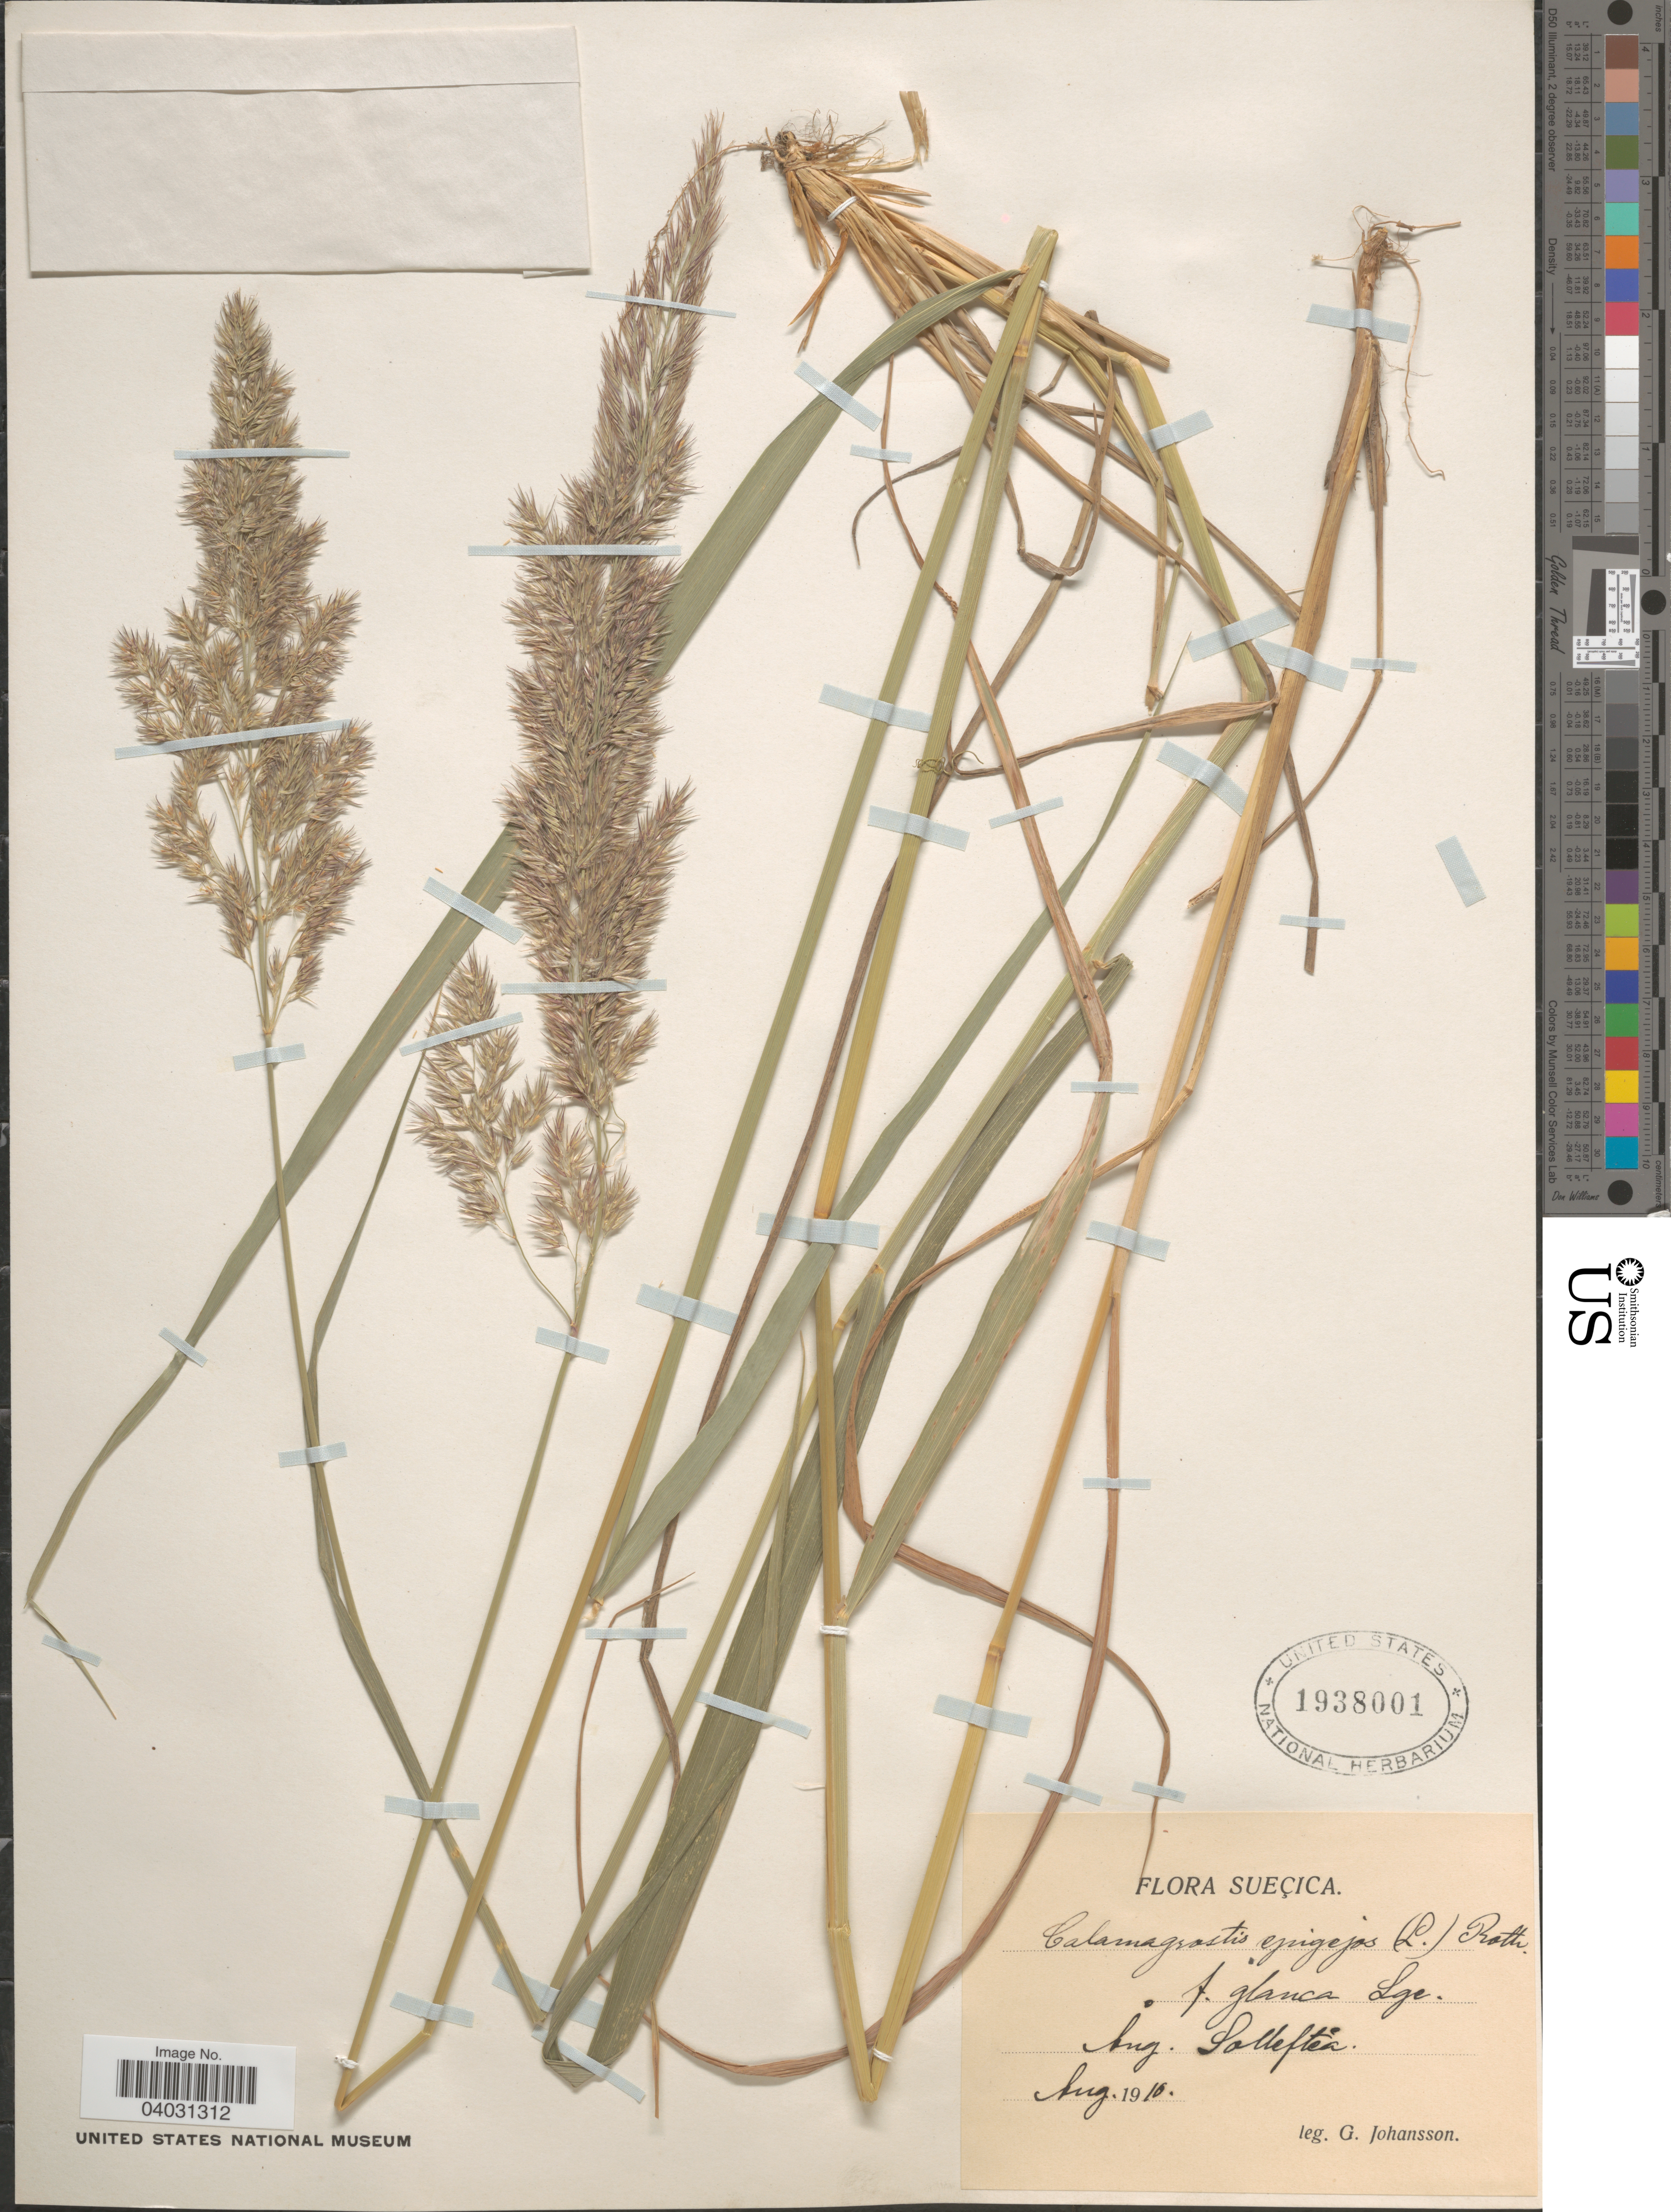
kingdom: Plantae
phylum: Tracheophyta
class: Liliopsida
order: Poales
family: Poaceae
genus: Calamagrostis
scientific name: Calamagrostis epigeios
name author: (L.) Roth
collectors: G. Johansson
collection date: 1916-08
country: Sweden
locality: Sueçica. Ång. Sollefteå.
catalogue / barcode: US 1938001